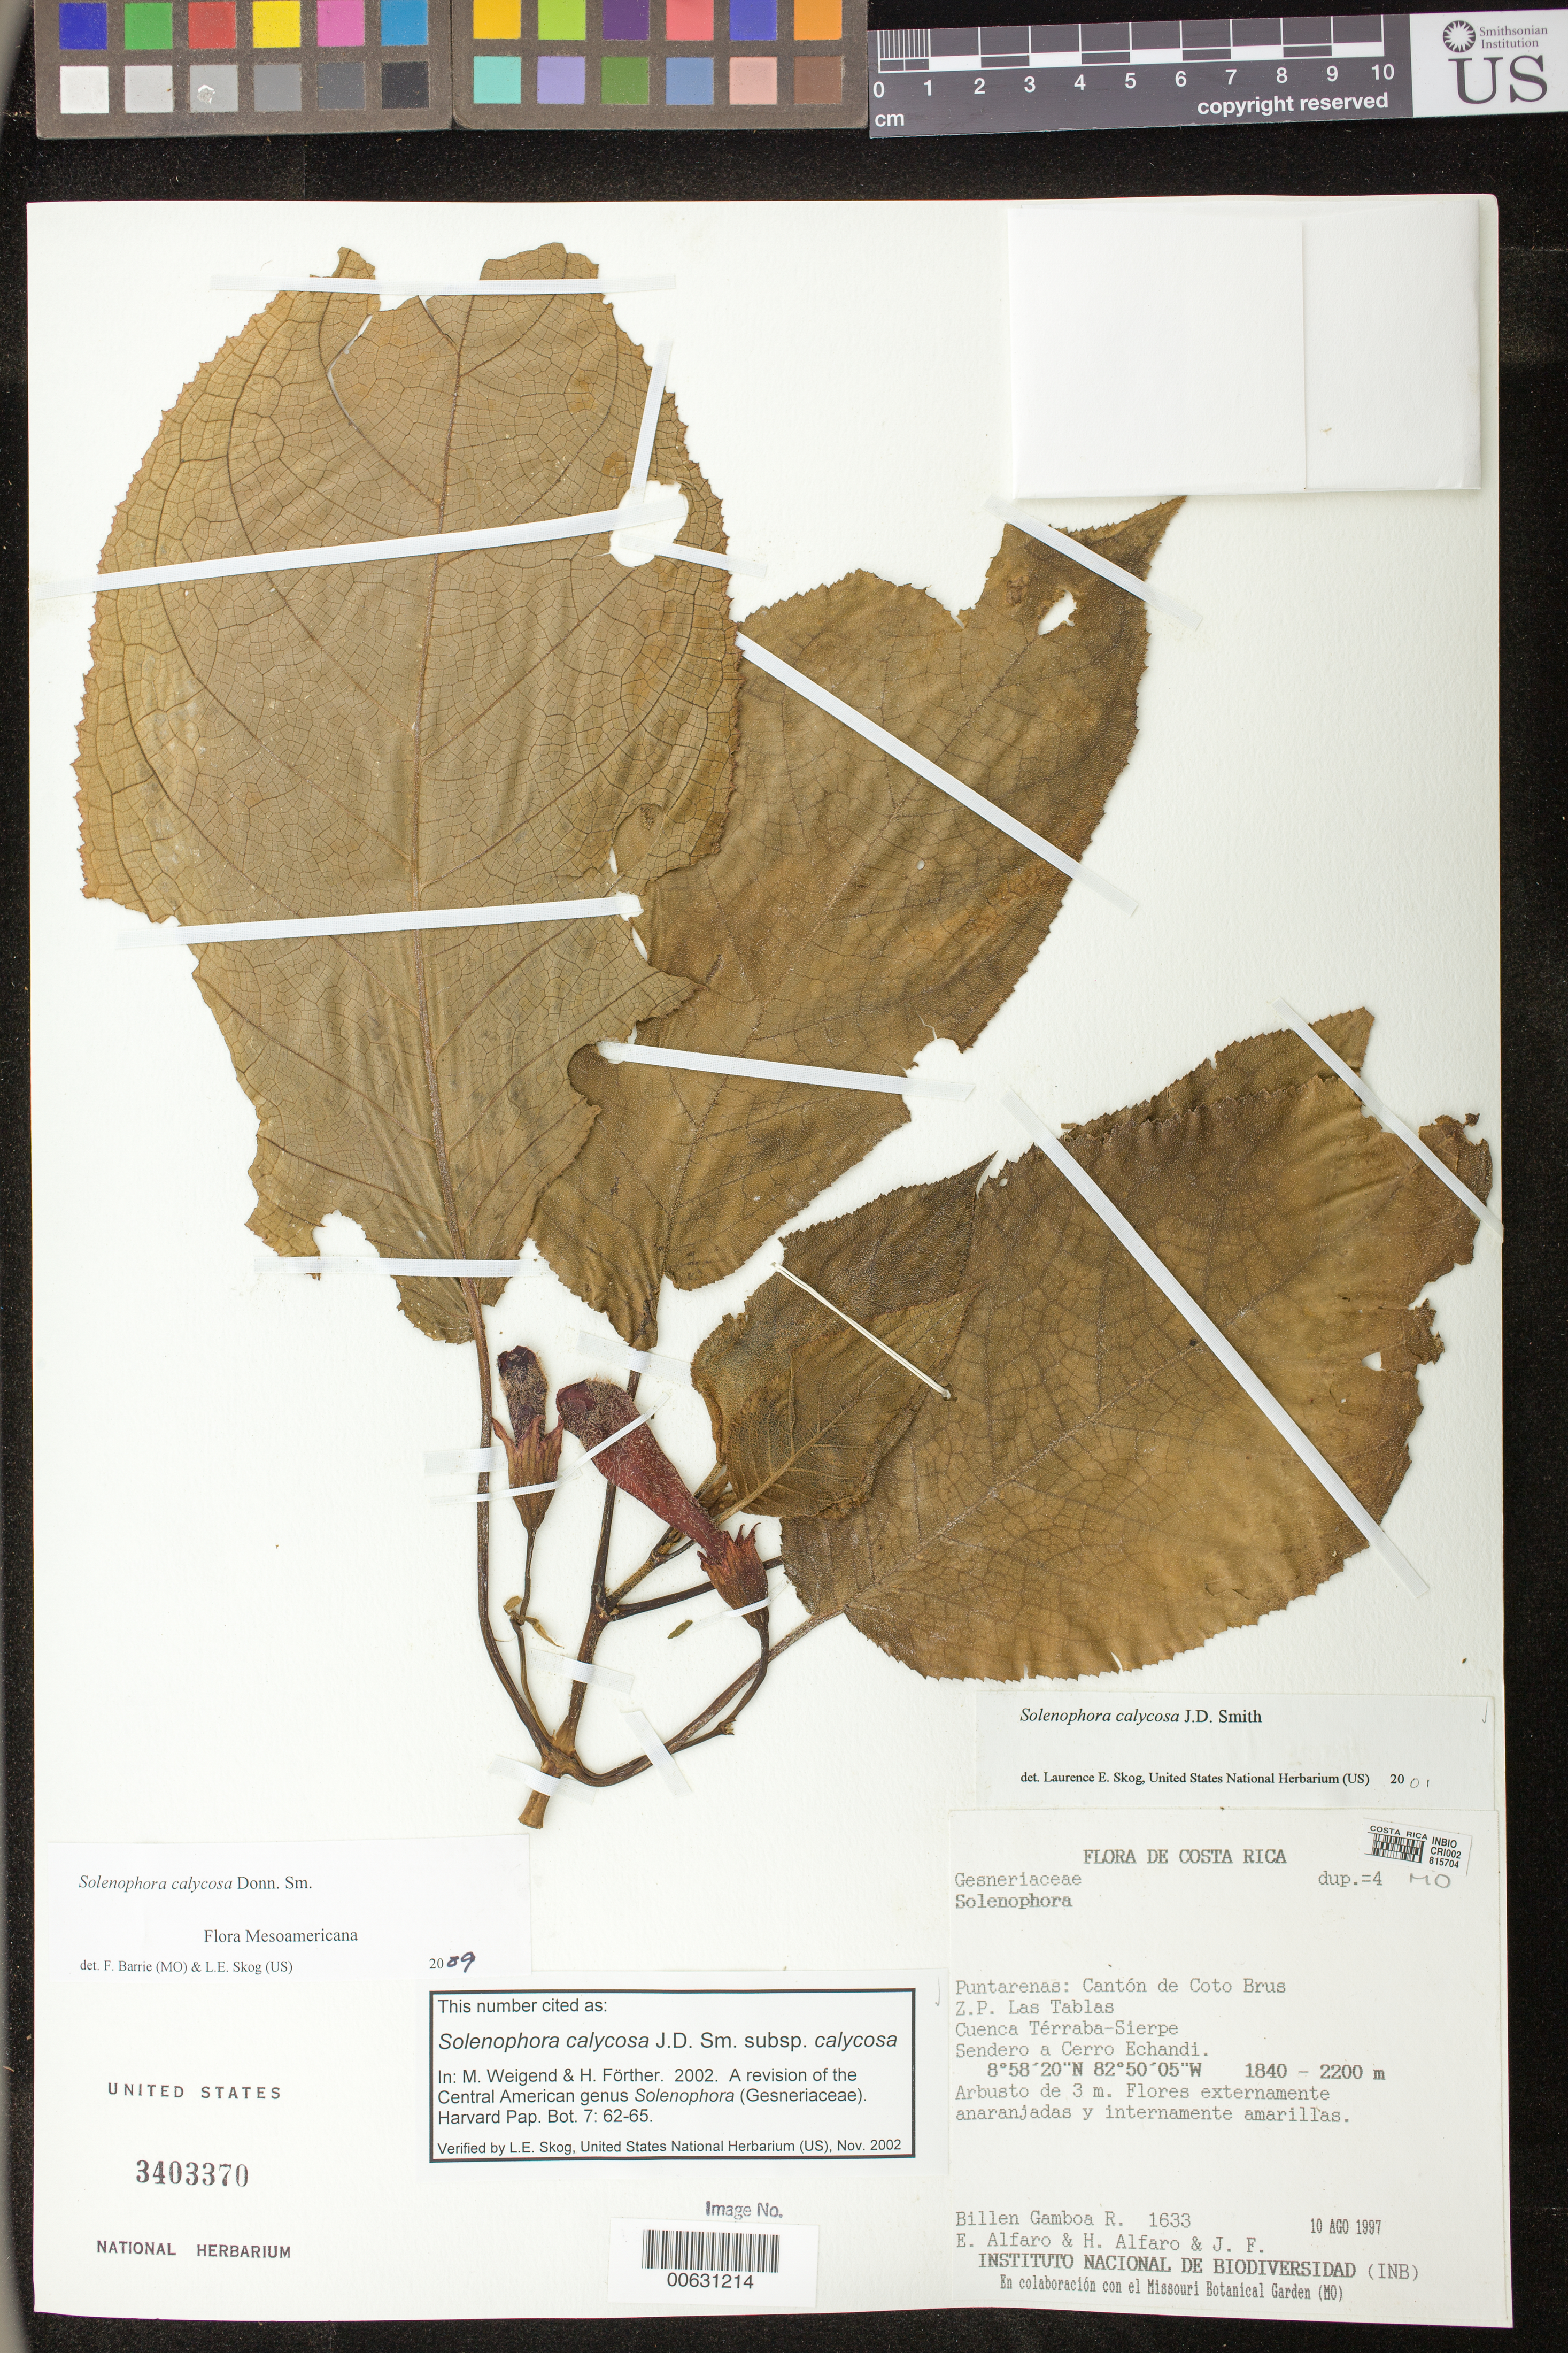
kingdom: Plantae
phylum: Tracheophyta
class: Magnoliopsida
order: Lamiales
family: Gesneriaceae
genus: Solenophora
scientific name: Solenophora calycosa Donn. Sm. subsp. calycosa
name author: (Donn. Sm.) Donn. Sm.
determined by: Weigend; Förther, Harald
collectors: B. Gamboa R., E. Alfaro & H. Alfaro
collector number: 1633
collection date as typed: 10 Aug 1997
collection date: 1997-08-10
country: Costa Rica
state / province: Puntarenas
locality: Cantón de Coto Brus, Z.P. Las Tablas, Cuenca Térraba-Sierpe, Sendero a Cerro Echandi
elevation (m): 1840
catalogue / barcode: US 3403370